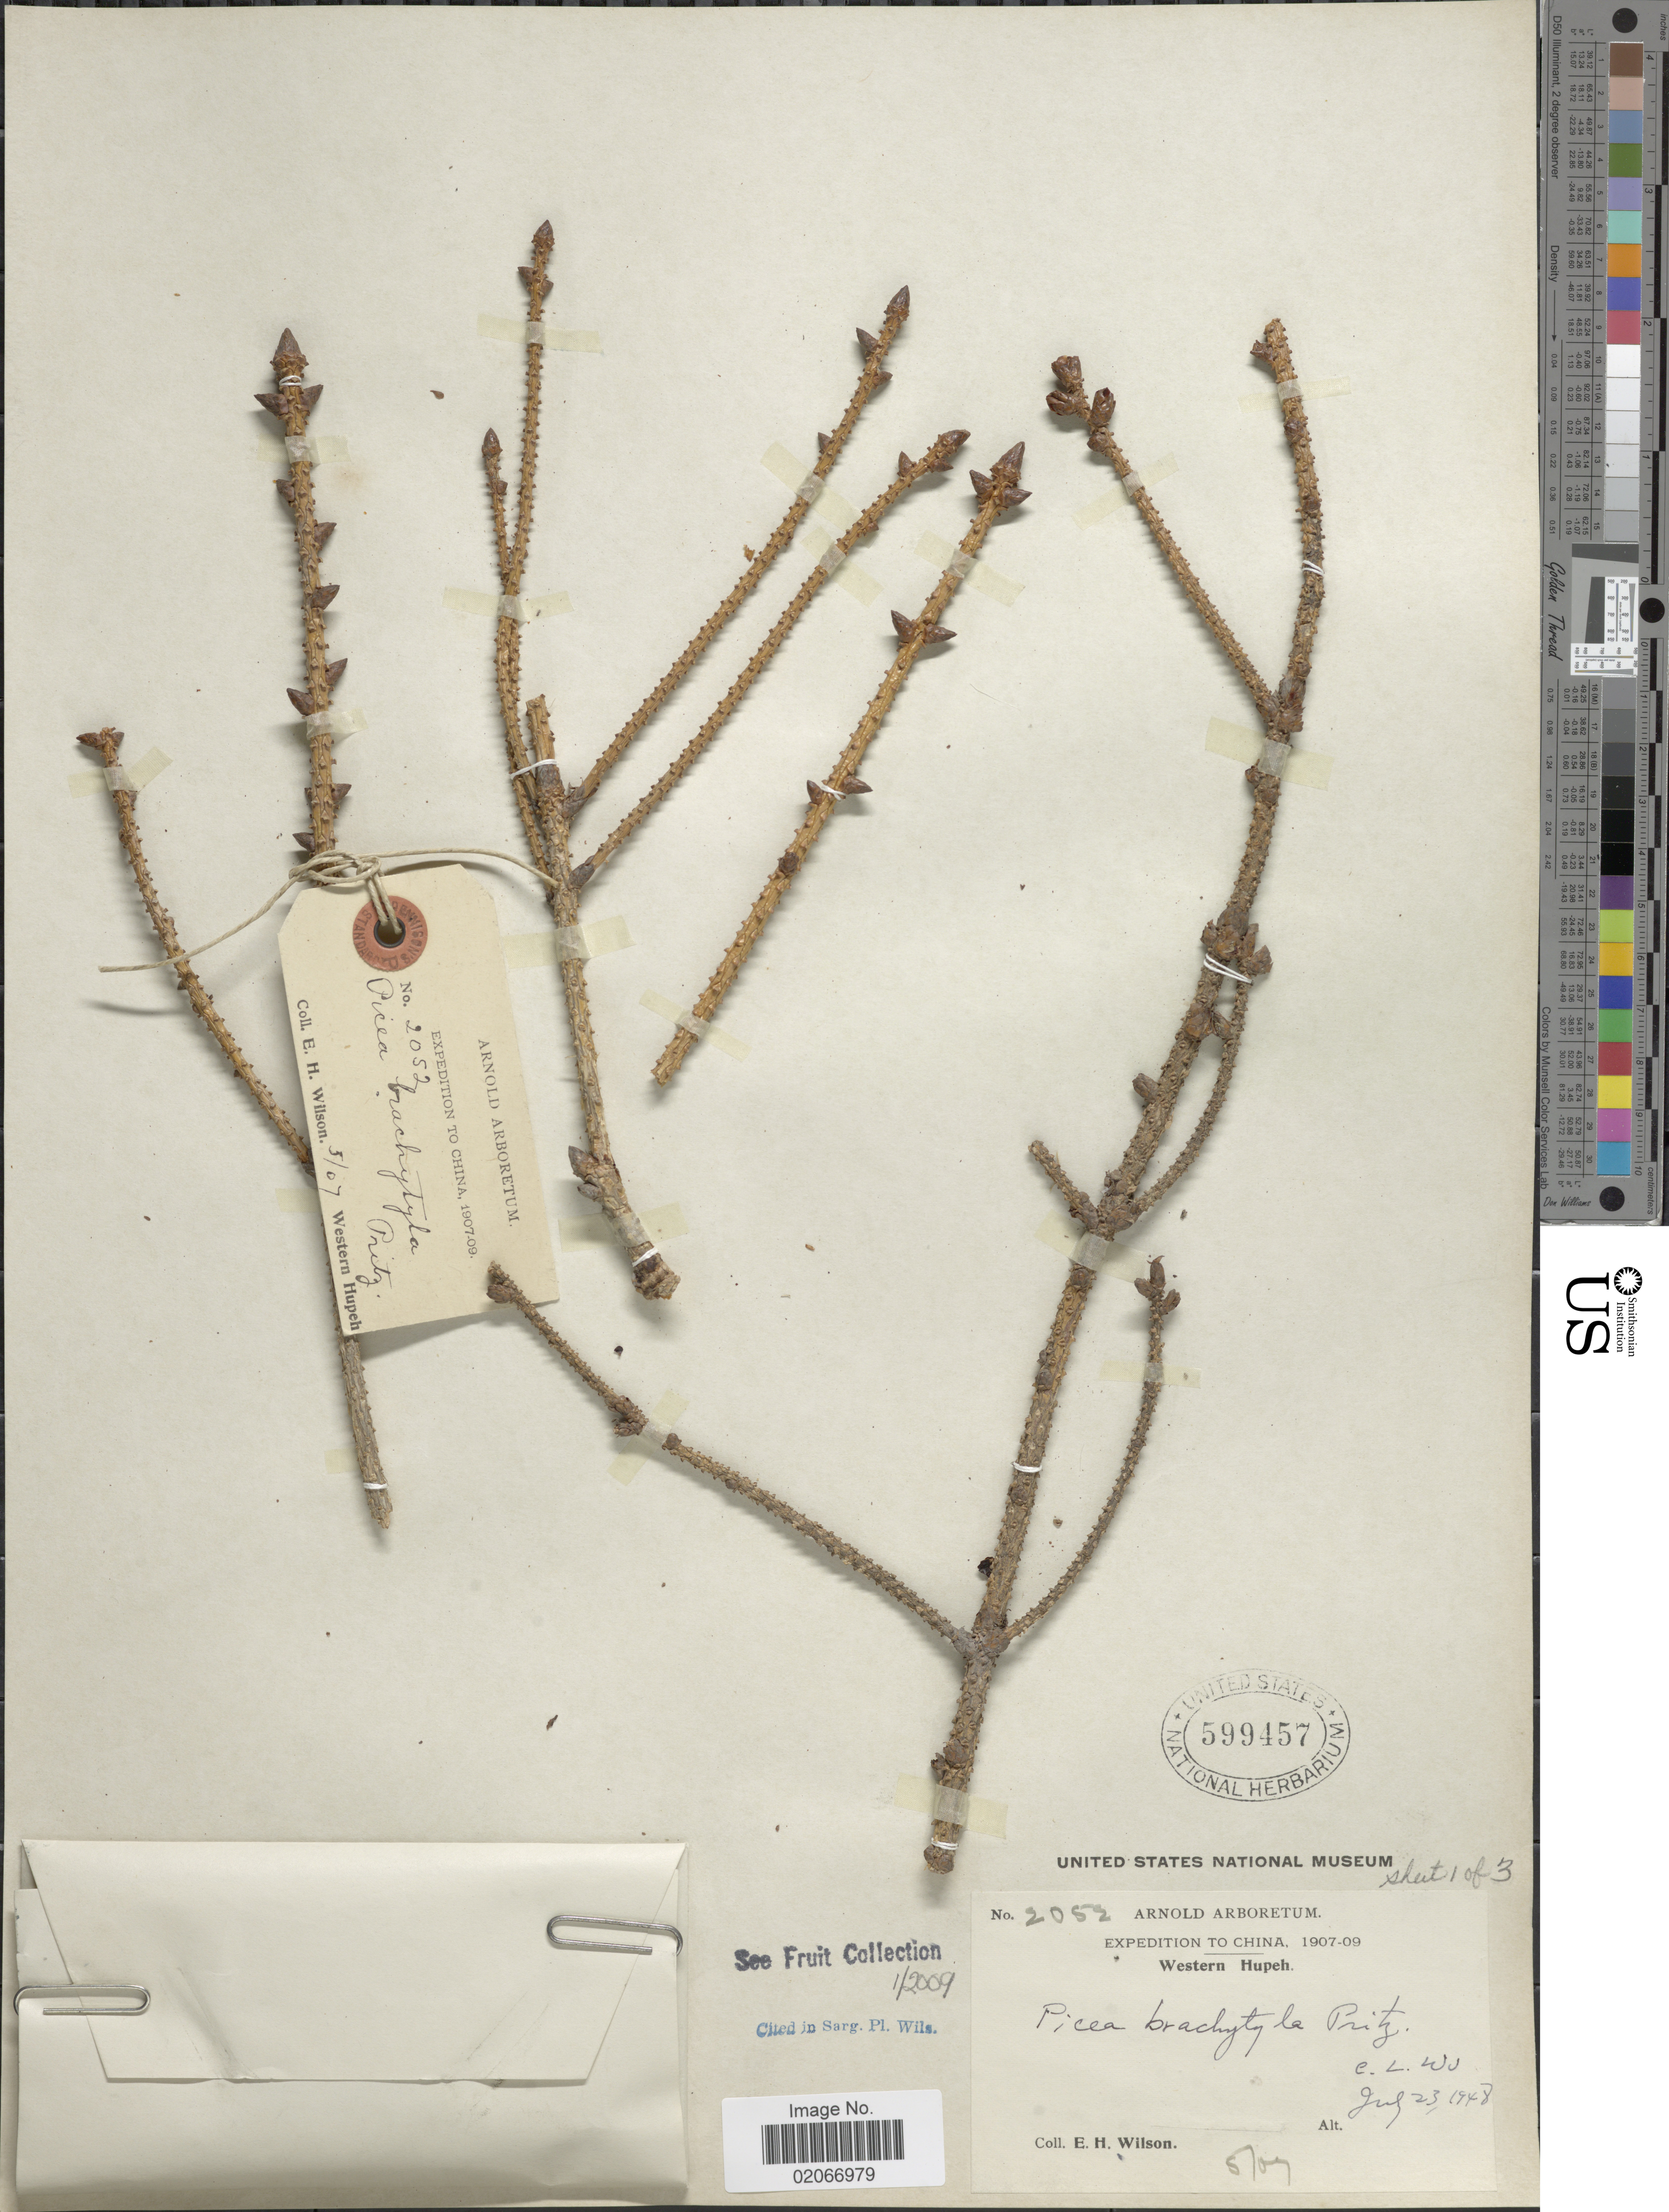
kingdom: Plantae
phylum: Tracheophyta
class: Pinopsida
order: Pinales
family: Pinaceae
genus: Picea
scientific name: Picea brachytyla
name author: (Franch.) E. Pritz.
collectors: E. Wilson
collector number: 2052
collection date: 1907-05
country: China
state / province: Hubei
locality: Western Hupeh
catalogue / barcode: US 599457